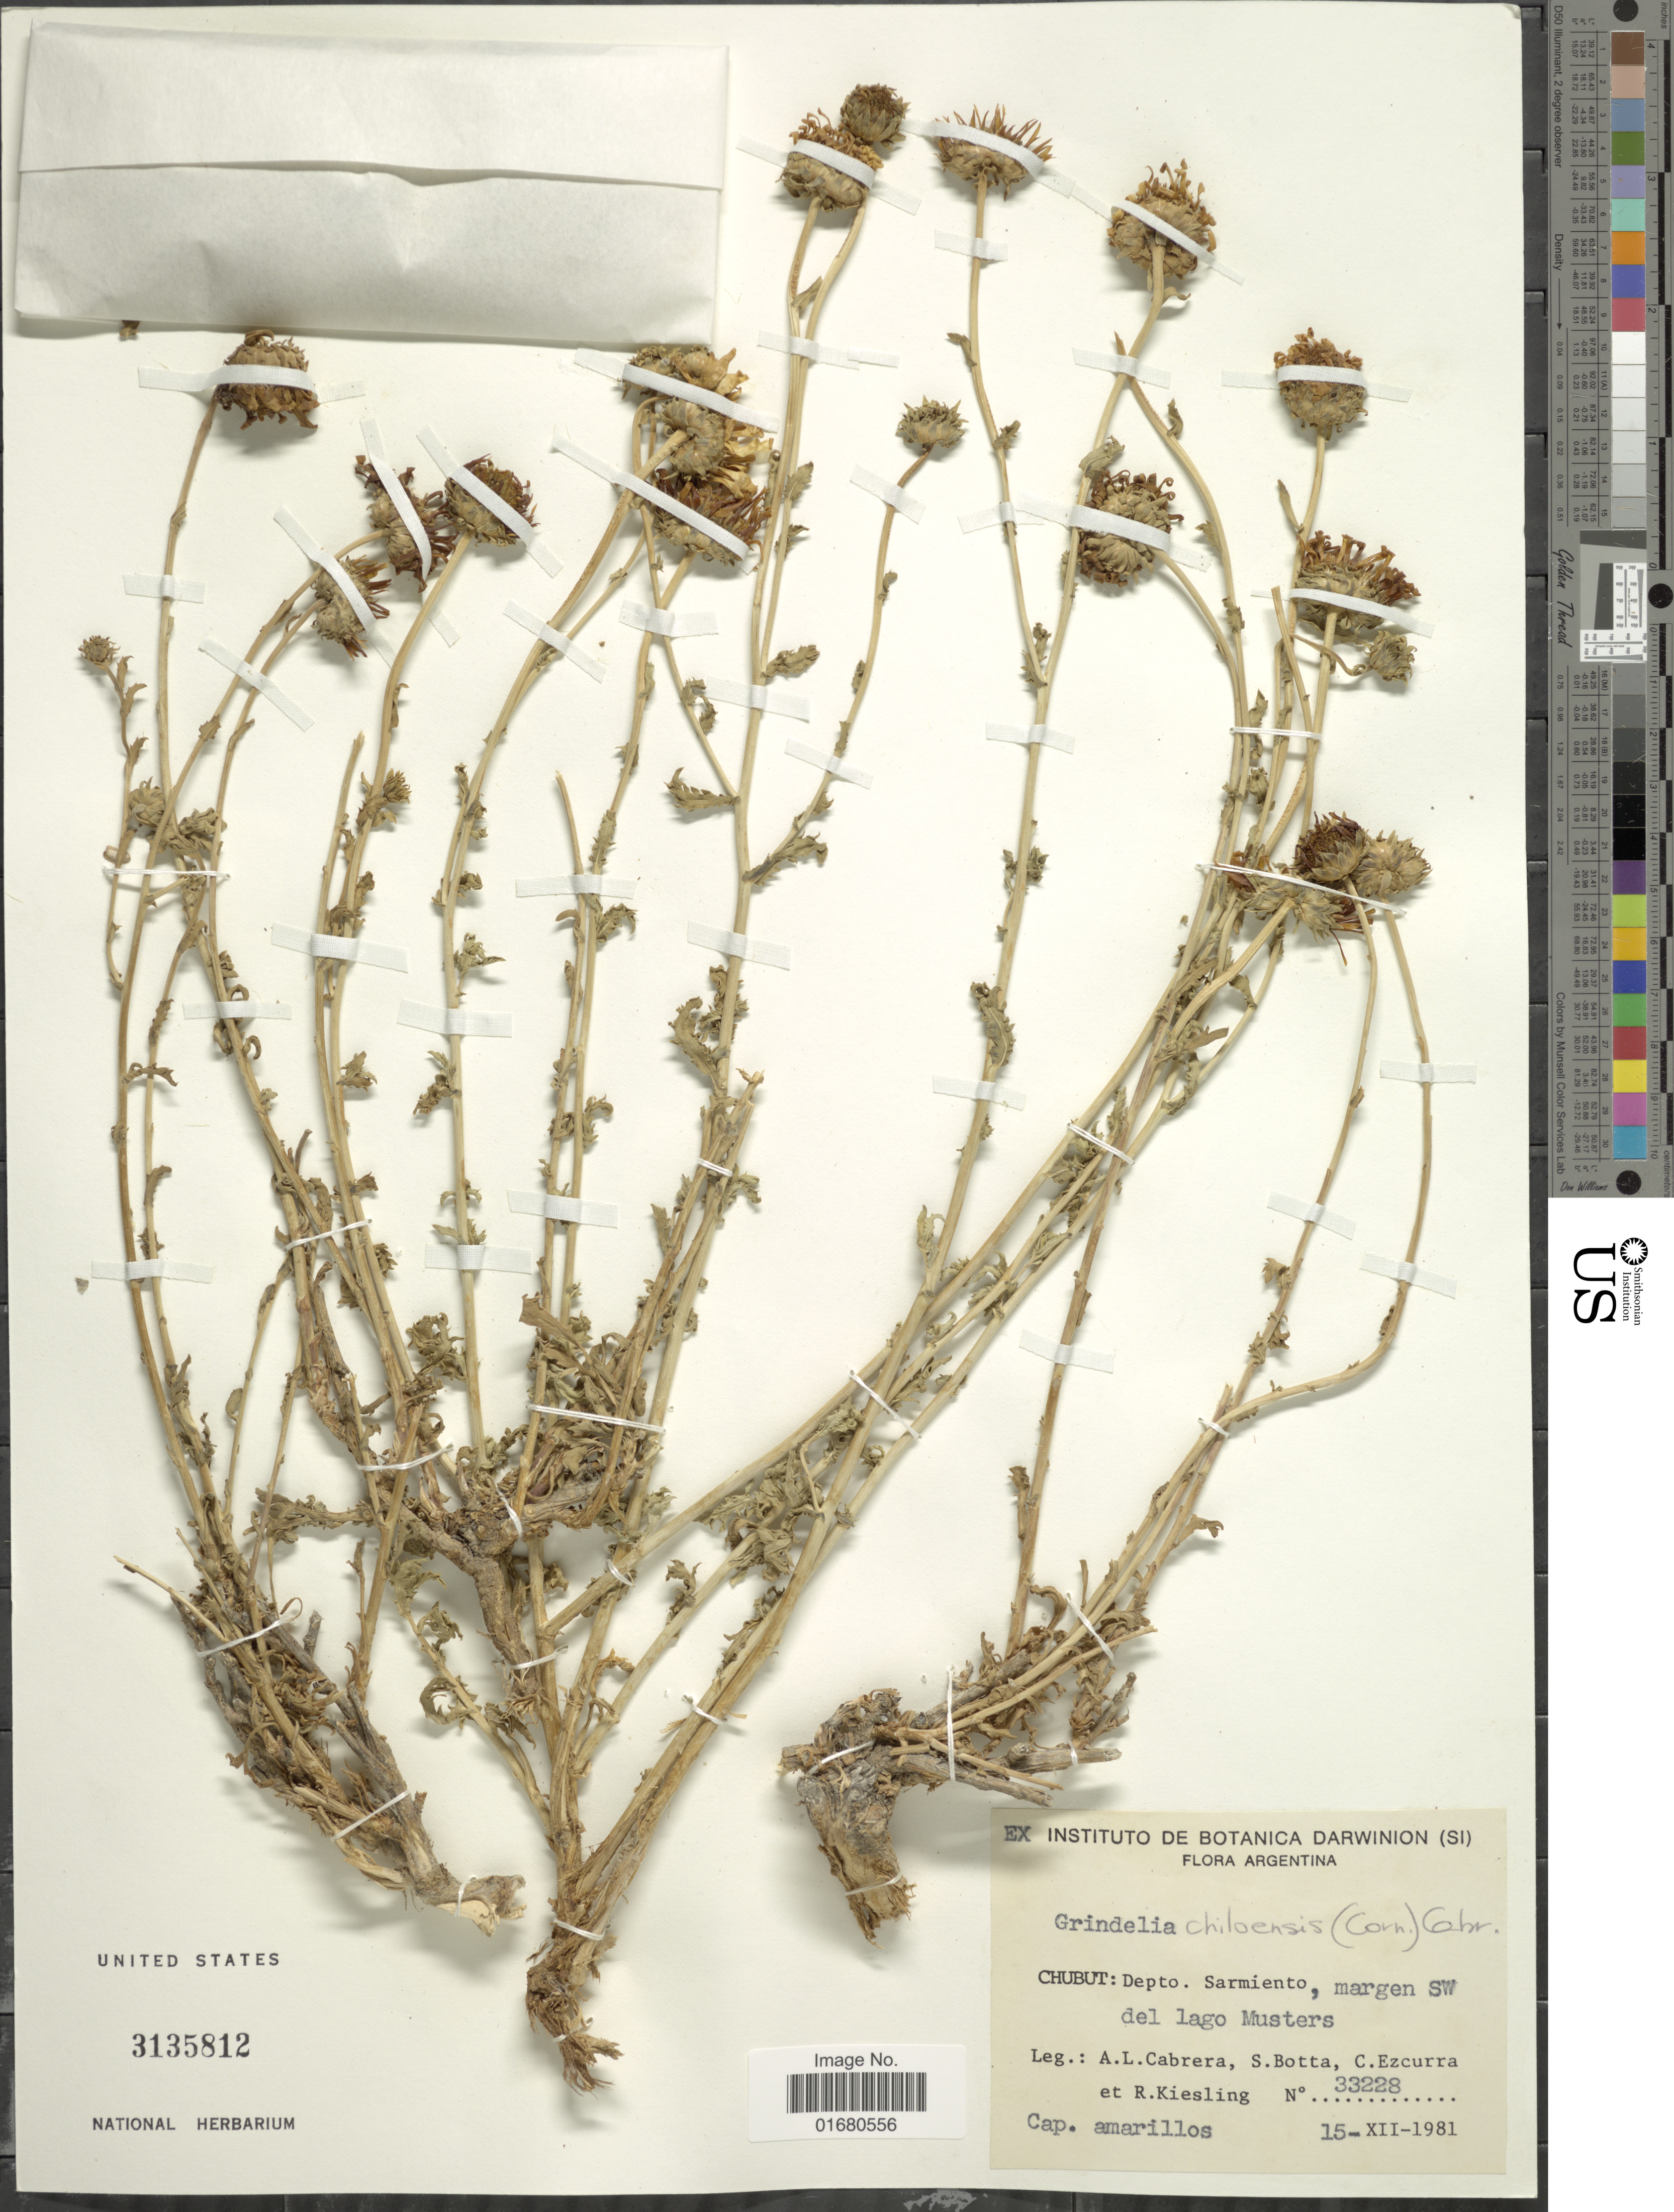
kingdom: Plantae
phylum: Tracheophyta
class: Magnoliopsida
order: Asterales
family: Asteraceae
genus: Grindelia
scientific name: Grindelia chiloensis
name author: (Cornel.) Cabrera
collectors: A. L. Cabrera, S. Botta, C. Ezcurra & R. Kiesling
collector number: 33228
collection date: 1981-12-15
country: Argentina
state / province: Chubut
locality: Depto. Sarmiento, margen SW del lago Muster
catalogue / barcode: US 3135812